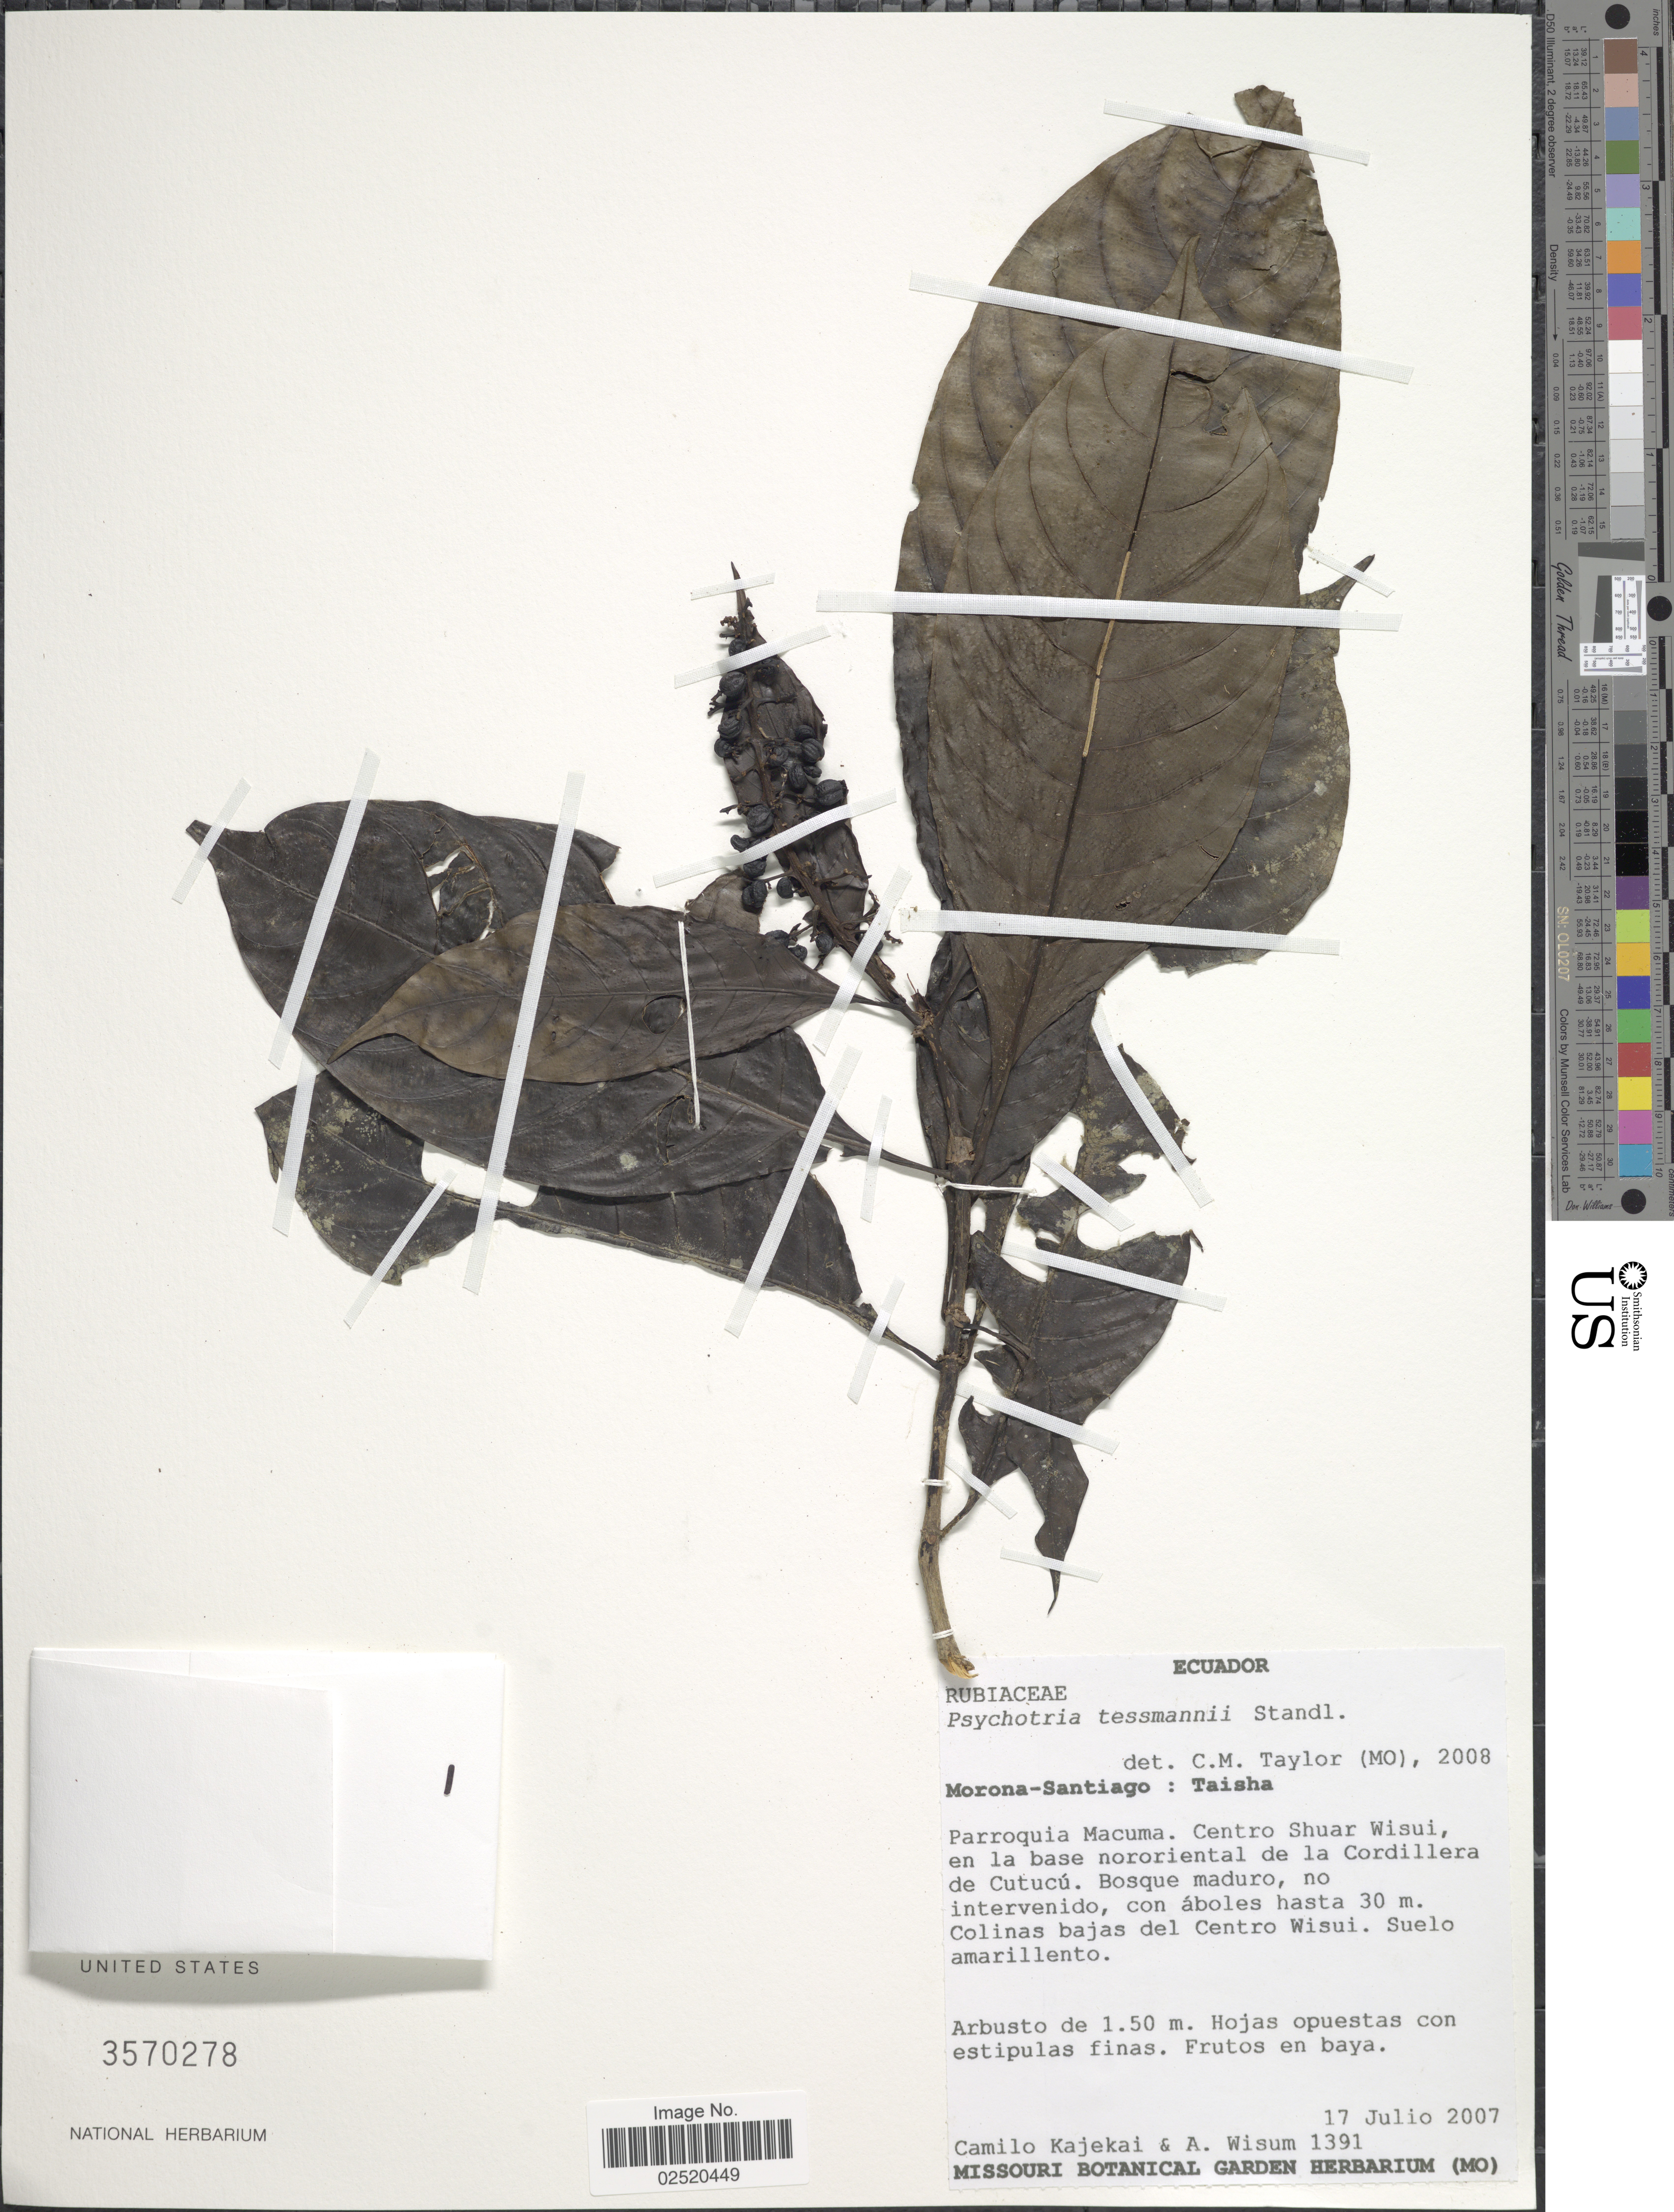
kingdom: Plantae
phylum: Tracheophyta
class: Magnoliopsida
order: Gentianales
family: Rubiaceae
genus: Psychotria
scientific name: Psychotria tessmannii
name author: Standl.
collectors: C. Kajekai & A. Wisum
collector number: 1391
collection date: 2007-07-17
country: Ecuador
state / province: Morona-Santiago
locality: Taisha. Parroquia Macuma. Centro Shuar Wisui, en la base nororiental de la Cordillera de Cutucú. Colinas bajas del Centro Wisui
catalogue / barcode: US 3570278